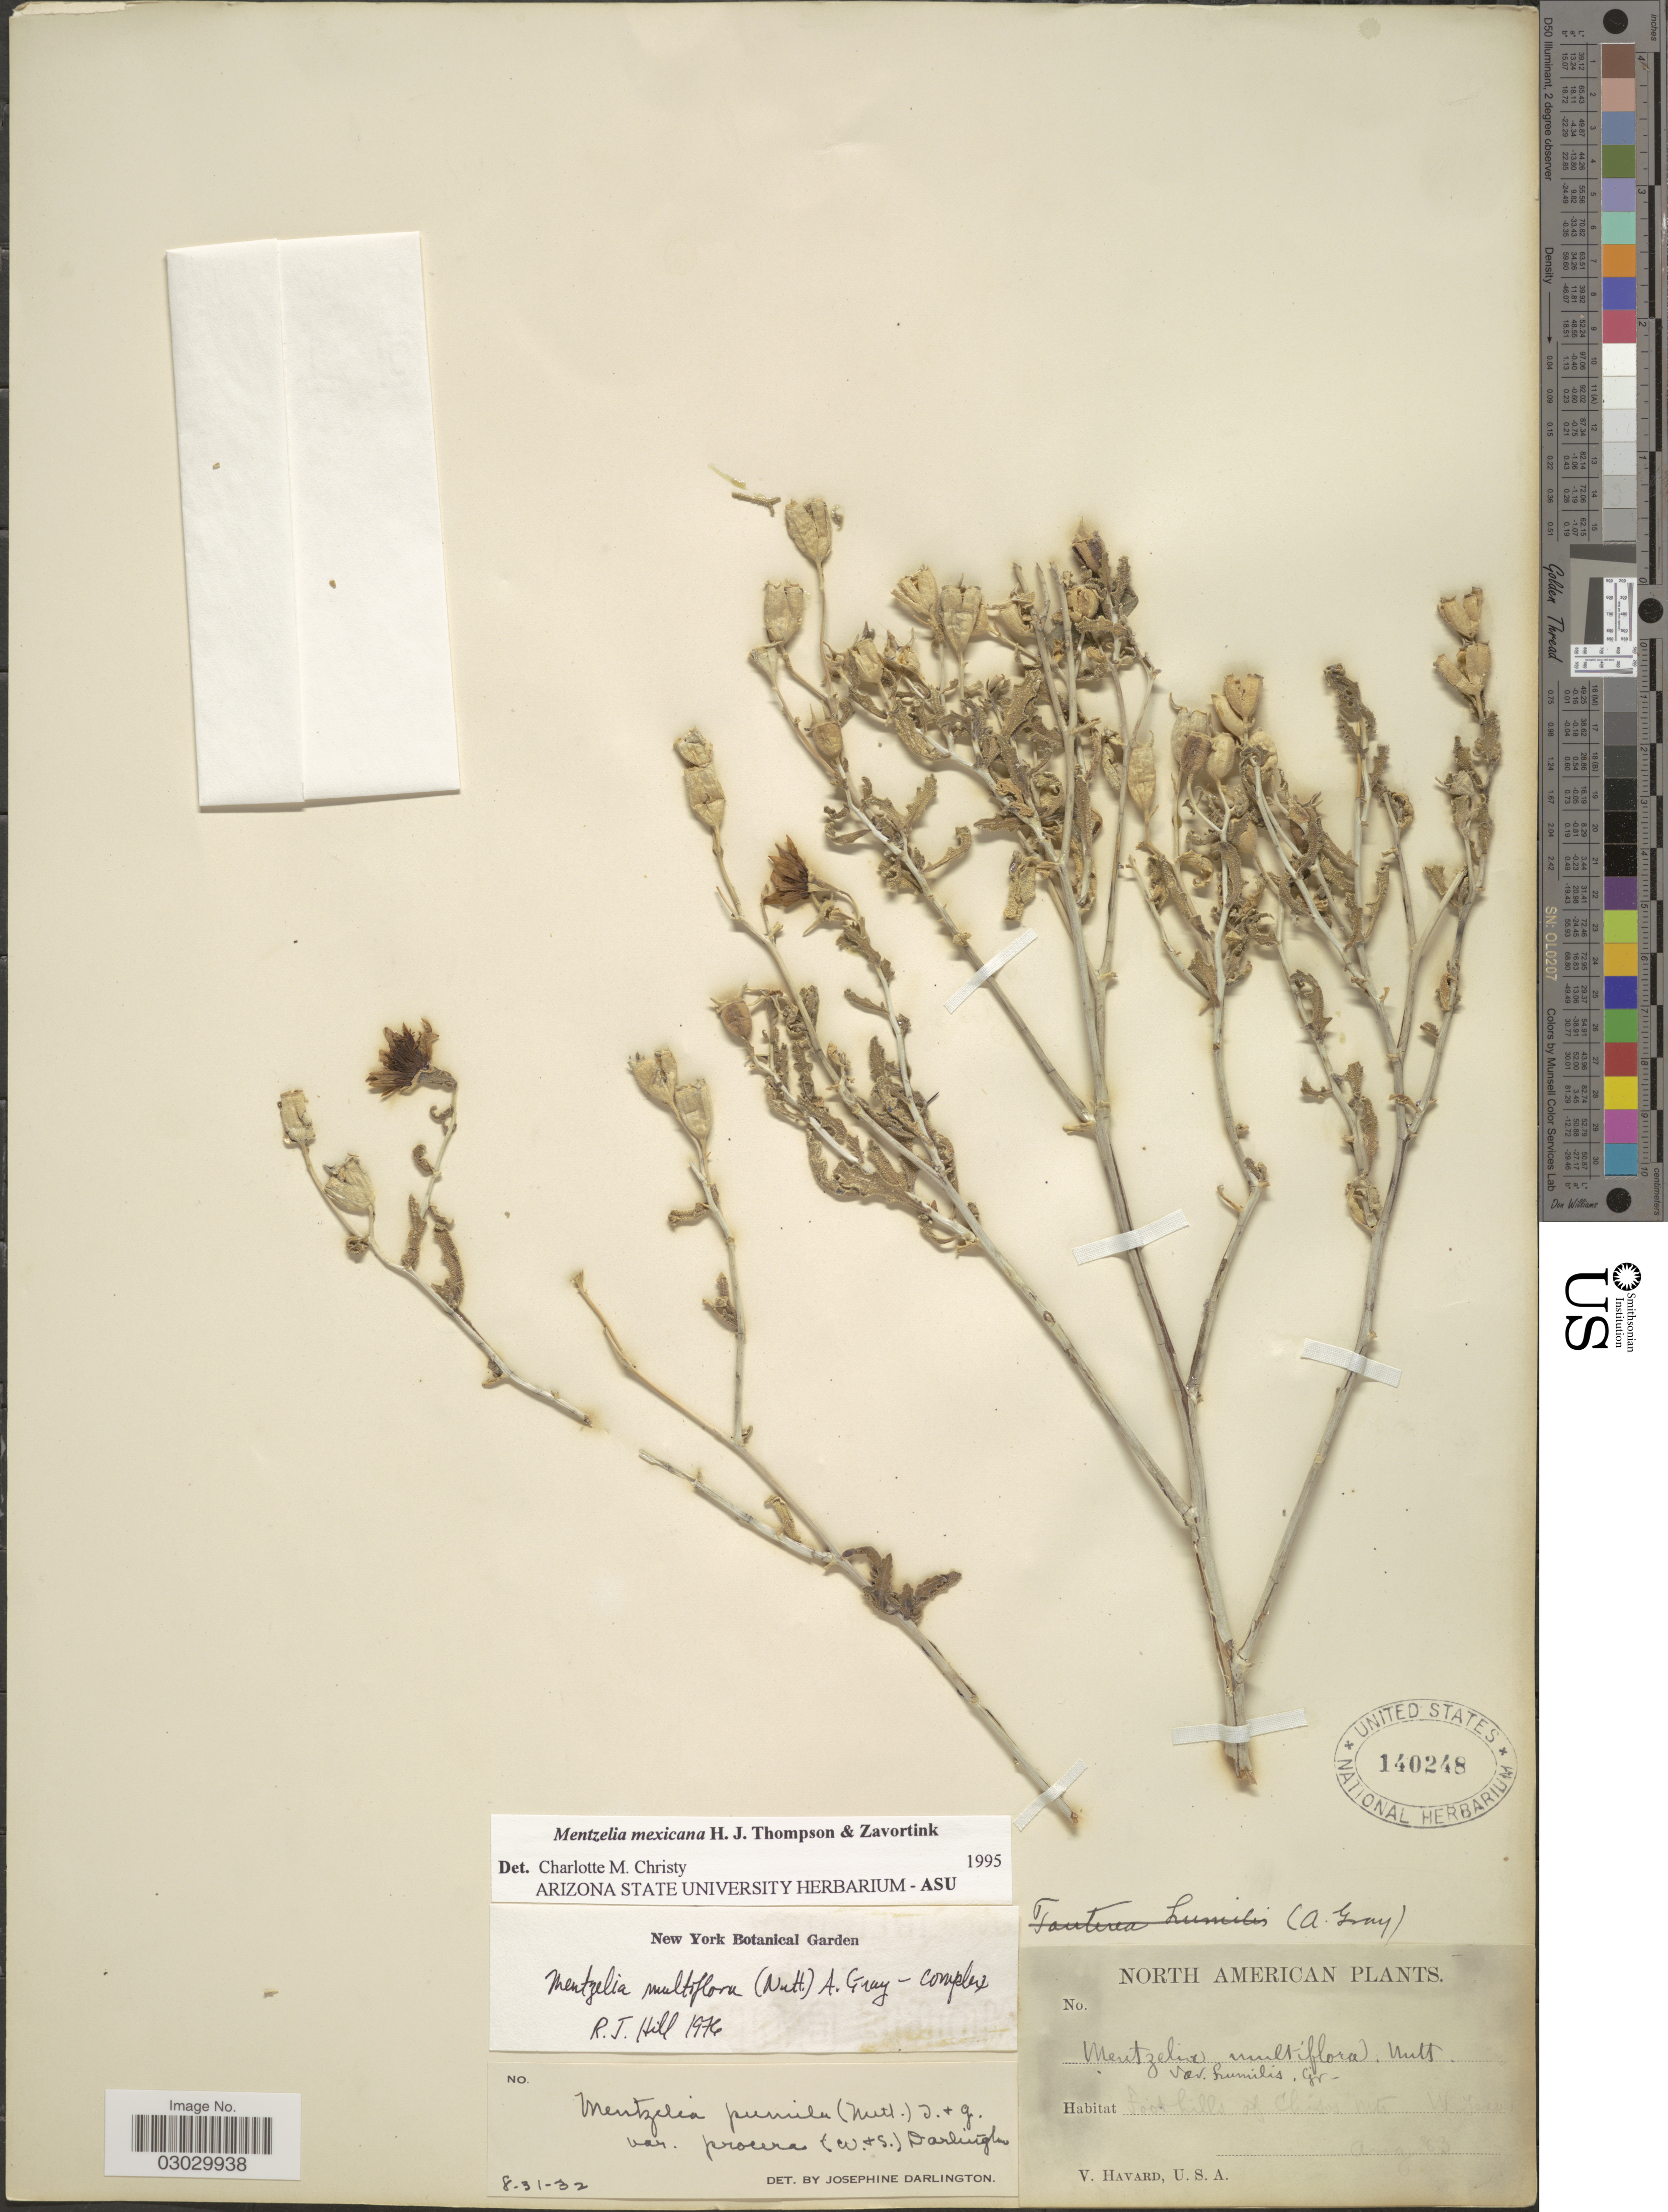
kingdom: Plantae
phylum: Tracheophyta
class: Magnoliopsida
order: Cornales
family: Loasaceae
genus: Mentzelia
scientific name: Mentzelia multiflora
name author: (Nutt.) A. Gray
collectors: V. Havard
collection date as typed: Transcribed d/m/y: /8/63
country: United States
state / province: Texas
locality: Foothills of Chisos Mts., W. Texas.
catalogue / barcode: US 140248